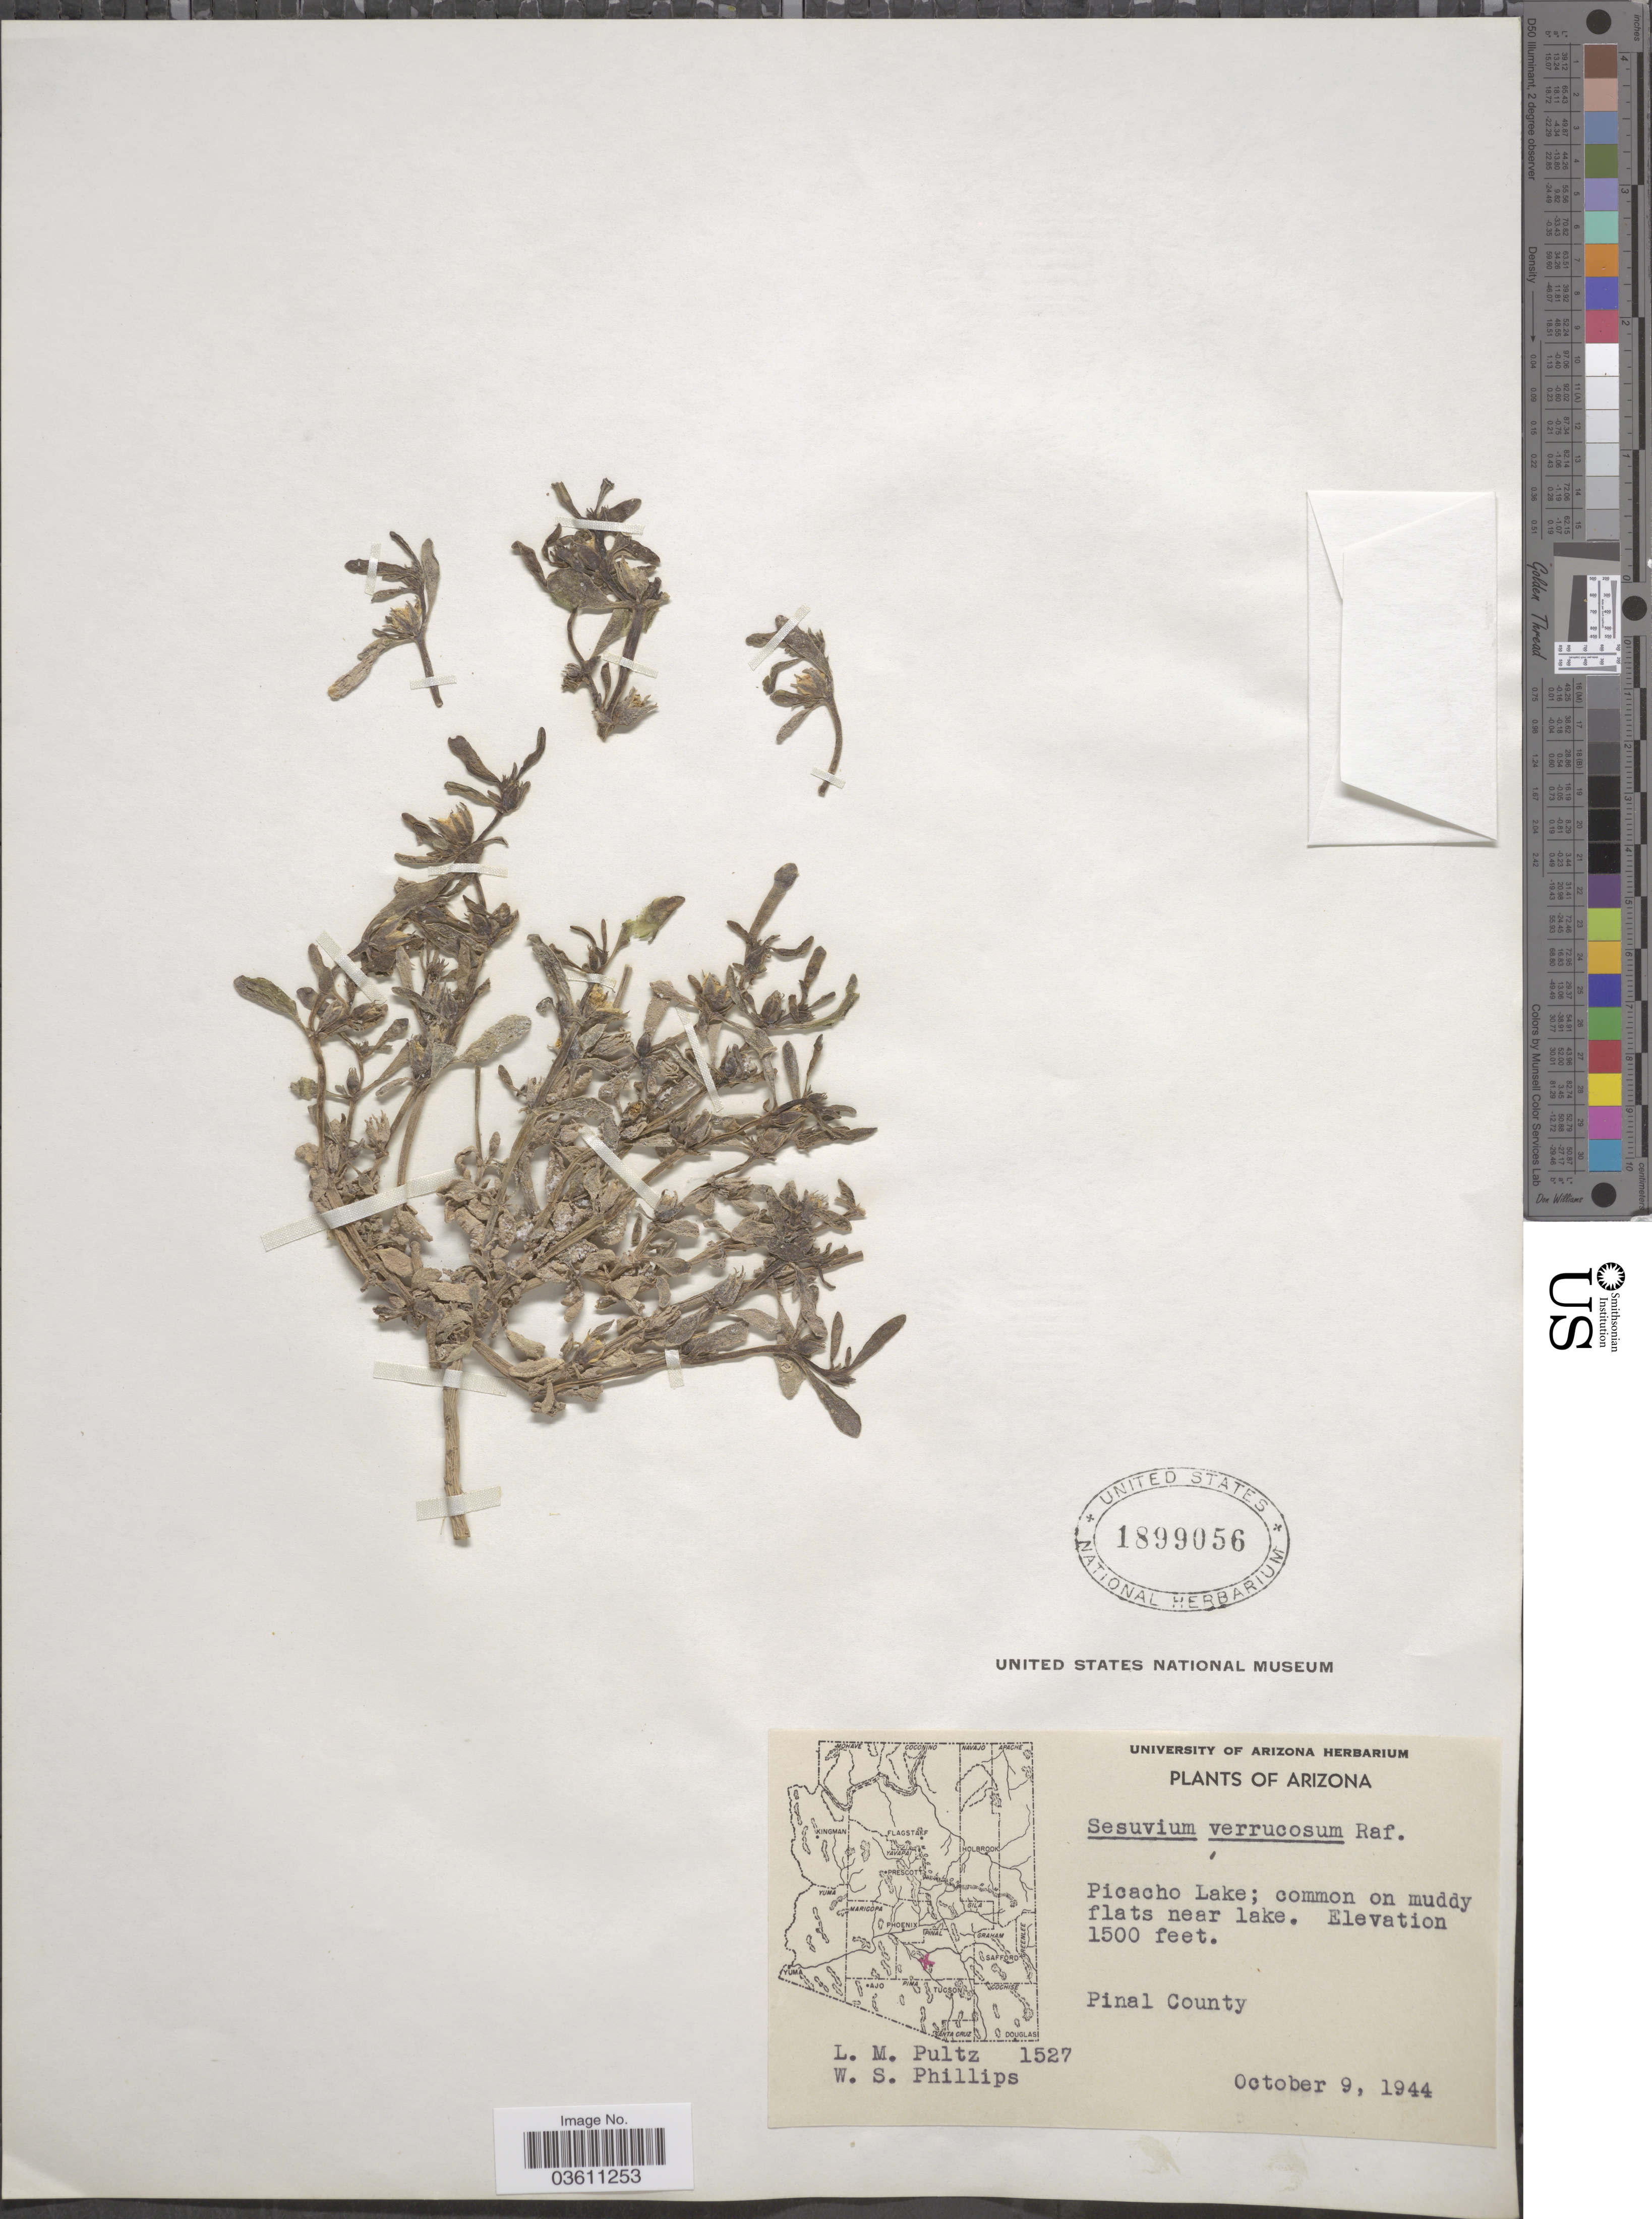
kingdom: Plantae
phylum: Tracheophyta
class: Magnoliopsida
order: Caryophyllales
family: Aizoaceae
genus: Sesuvium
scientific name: Sesuvium revolutifolium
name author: Ortega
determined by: Strong, Mark T., (BOT), Smithsonian Institution - National Museum of Natural History (UNITED STATES)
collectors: L. Pultz & W. S. Phillips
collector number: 1527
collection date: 1944-10-09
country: United States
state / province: Arizona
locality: Picacho Lake. Pinal County.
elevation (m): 457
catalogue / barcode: US 1899056